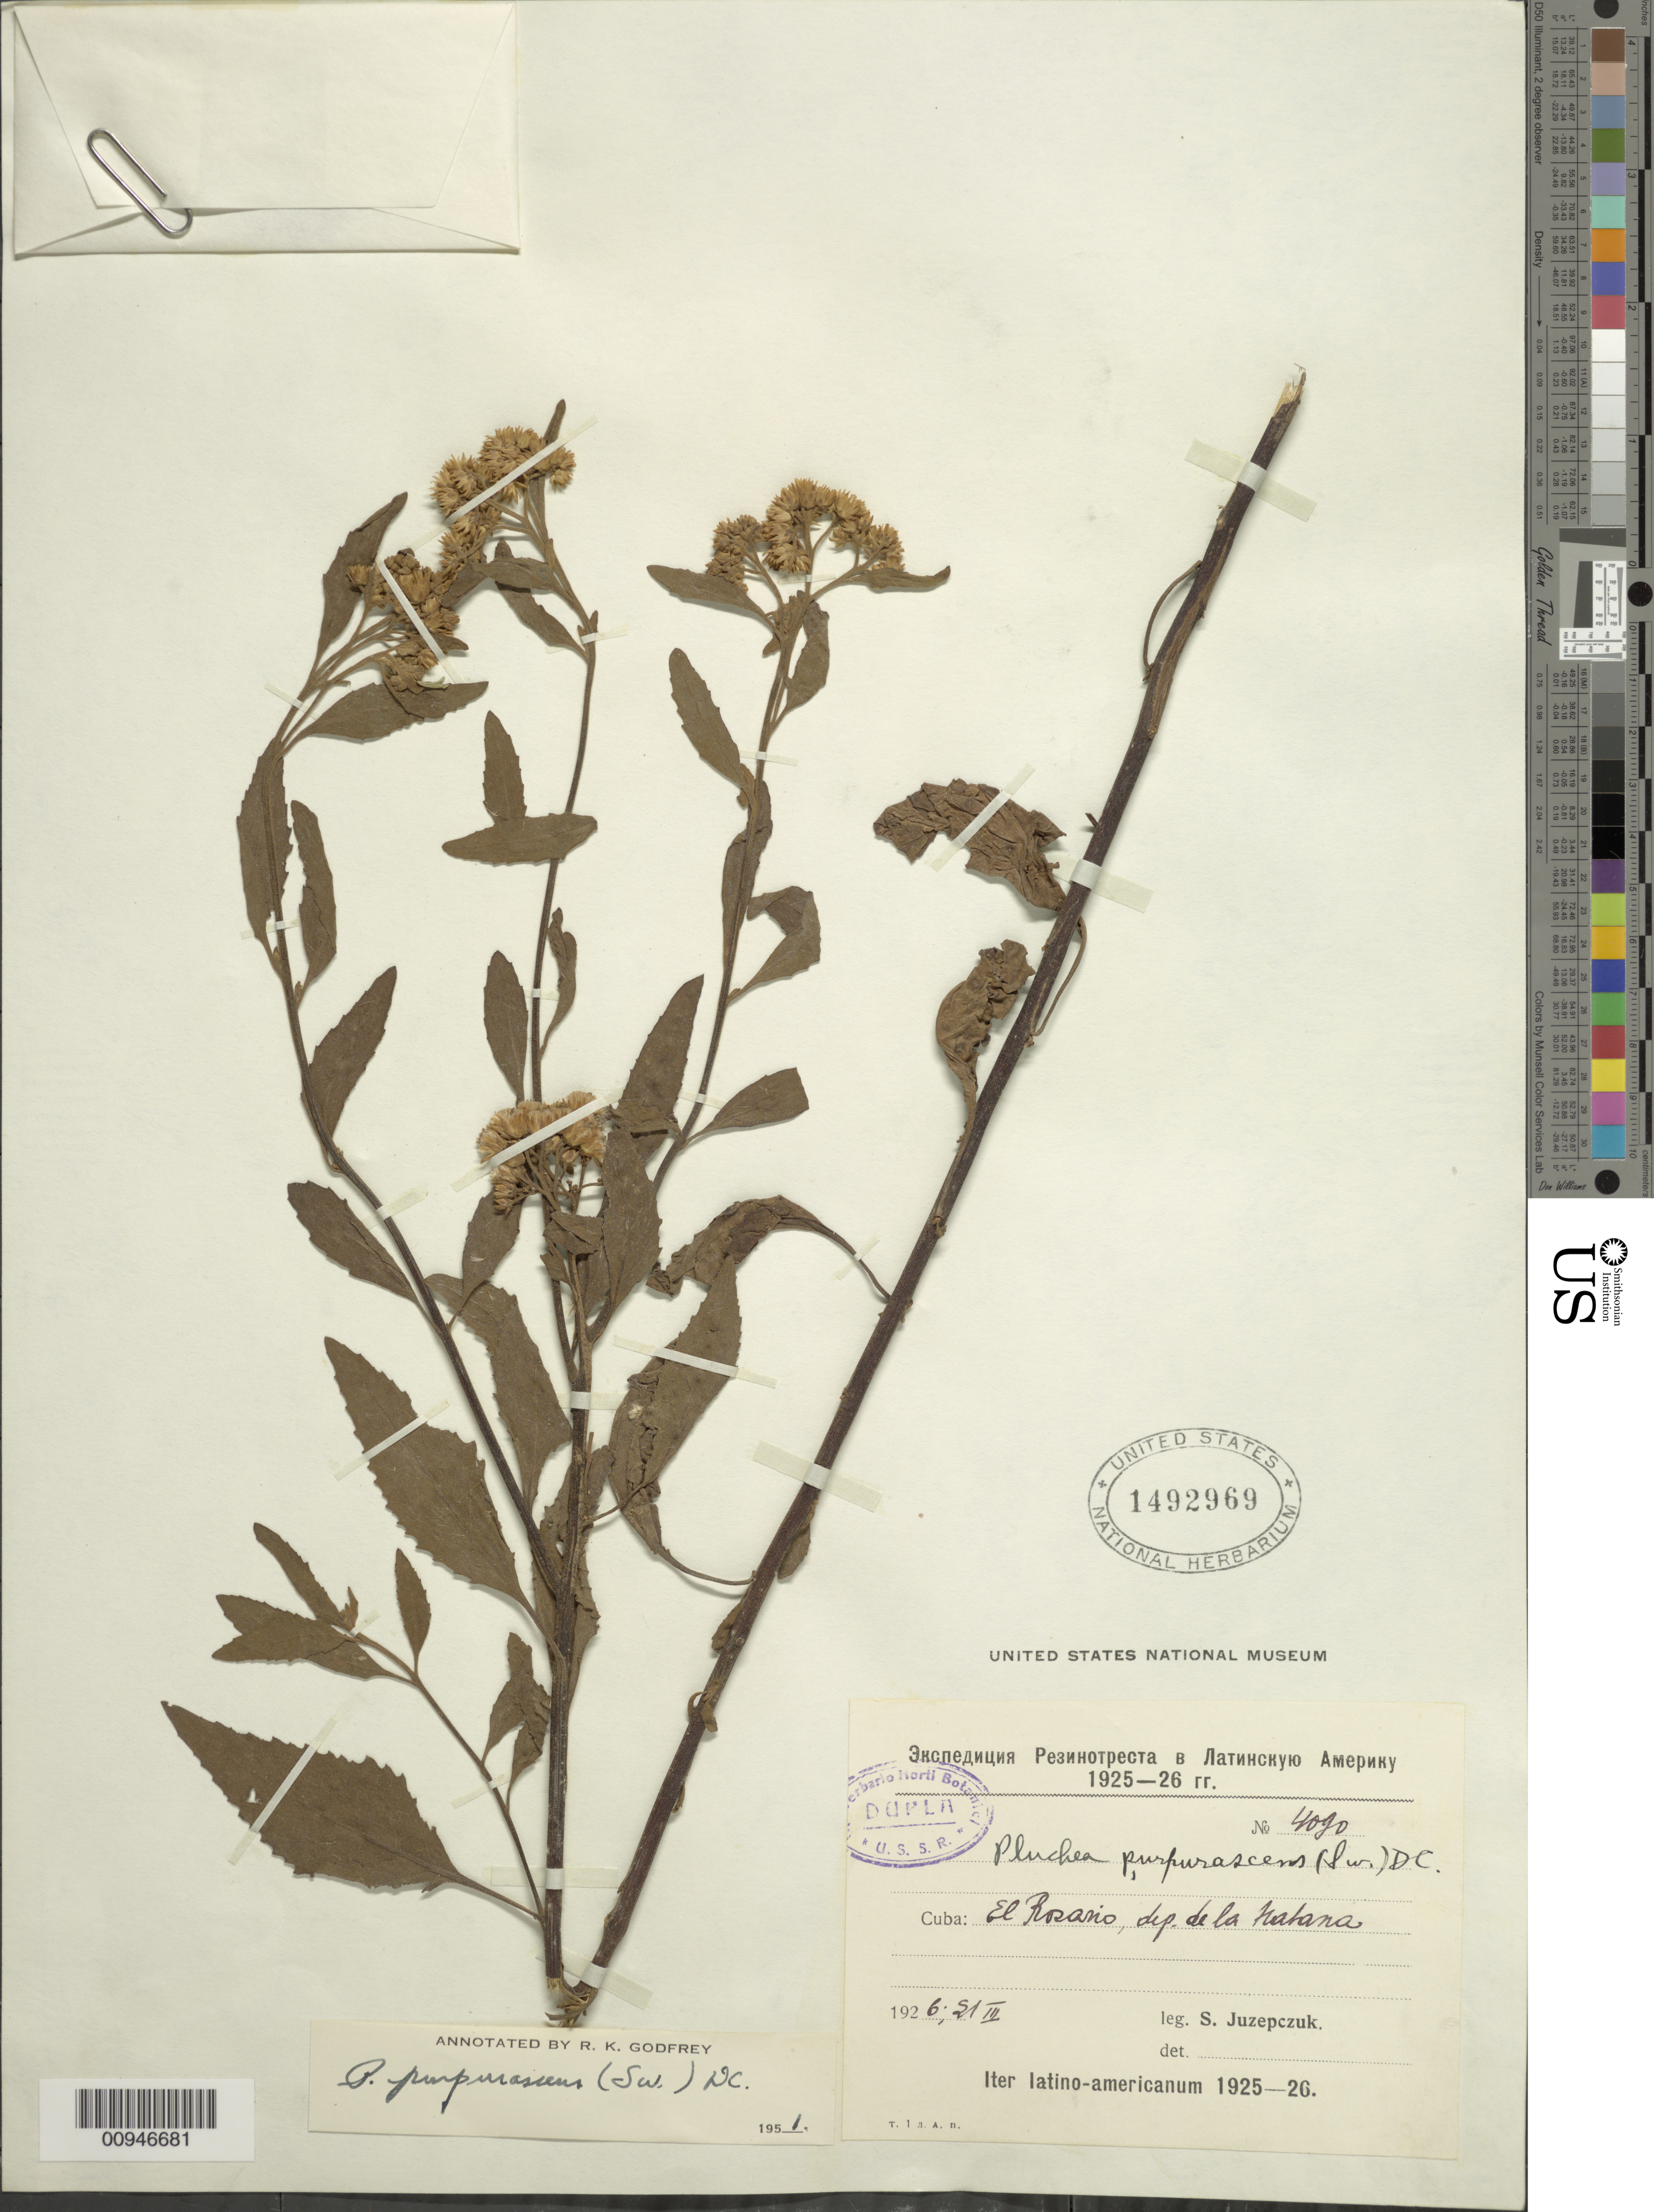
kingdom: Plantae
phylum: Tracheophyta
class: Magnoliopsida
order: Asterales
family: Asteraceae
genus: Pluchea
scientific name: Pluchea odorata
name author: (L.) Cass.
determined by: Godfrey, R. K.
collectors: S. V. Juzepczuk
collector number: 4090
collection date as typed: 21 Mar 1926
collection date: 1926-03-21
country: Cuba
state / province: La Habana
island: Cuba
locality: El Rosario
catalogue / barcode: US 1492969